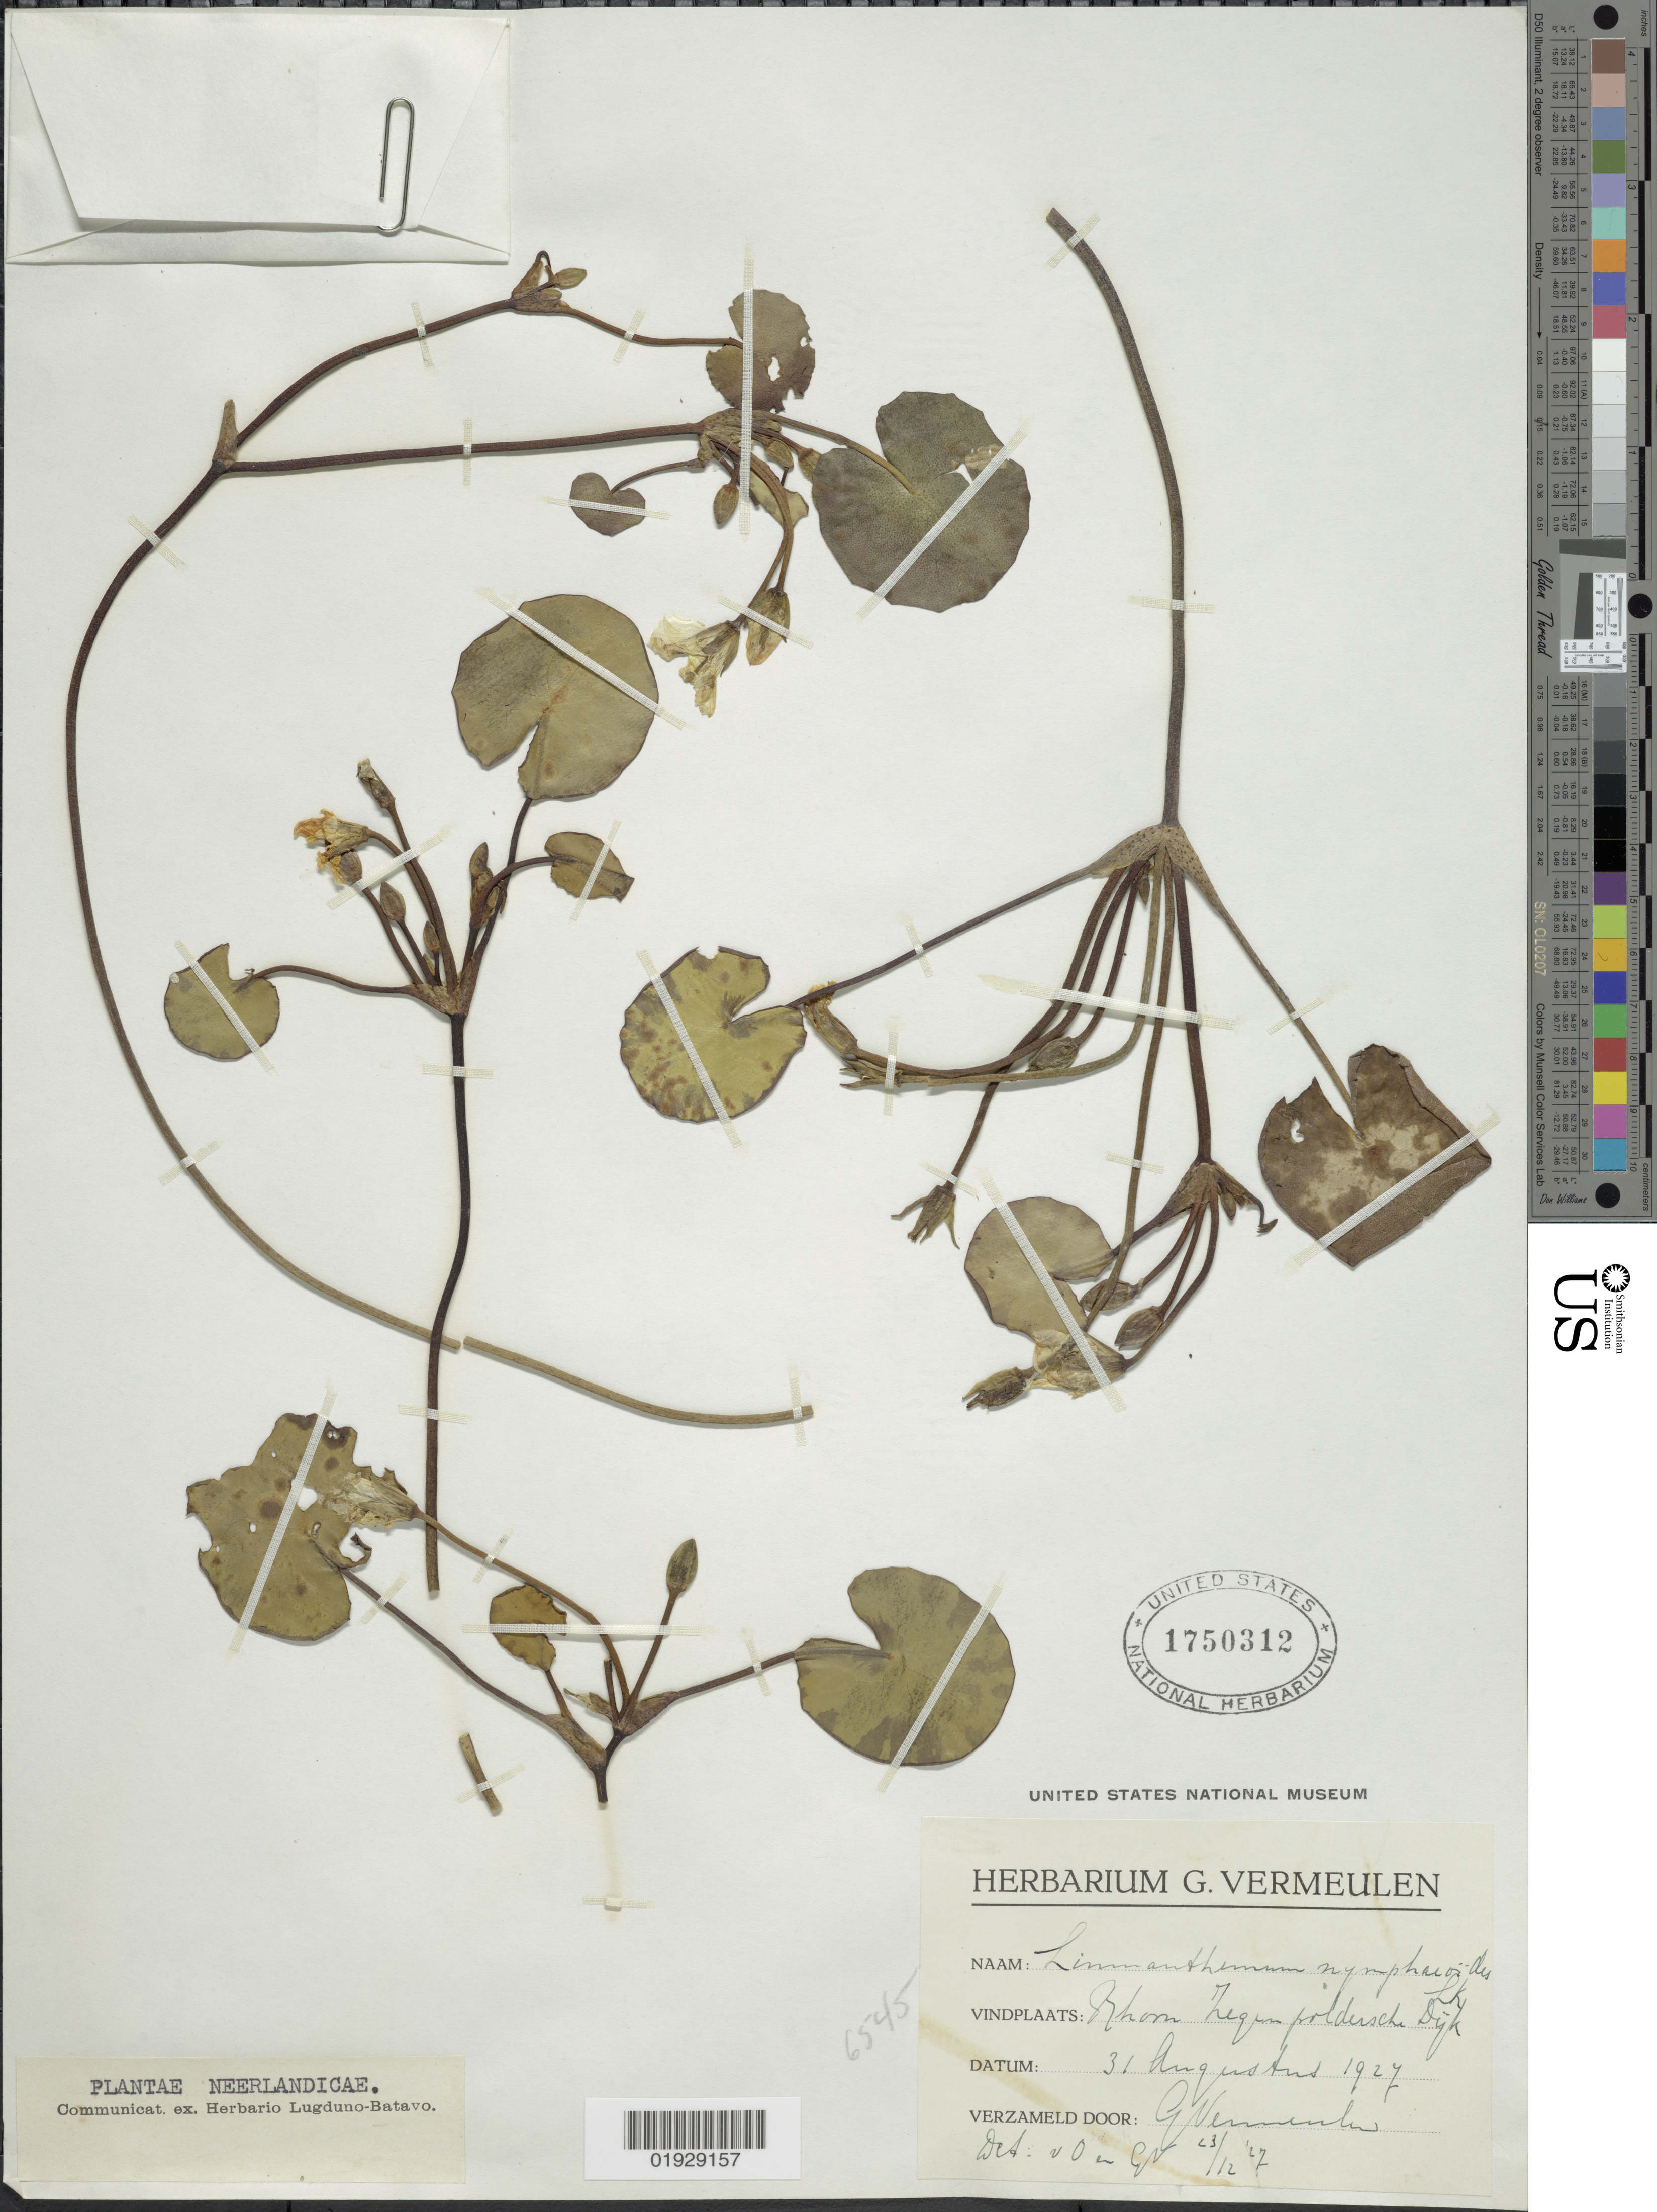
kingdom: Plantae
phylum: Tracheophyta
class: Magnoliopsida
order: Asterales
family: Menyanthaceae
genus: Nymphoides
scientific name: Nymphoides nymphaeoides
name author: (L.) Britton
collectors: G. Vermeulen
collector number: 6545?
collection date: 1927-08-31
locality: Rhom Zegen poldersche Dijk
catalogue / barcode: US 1750312